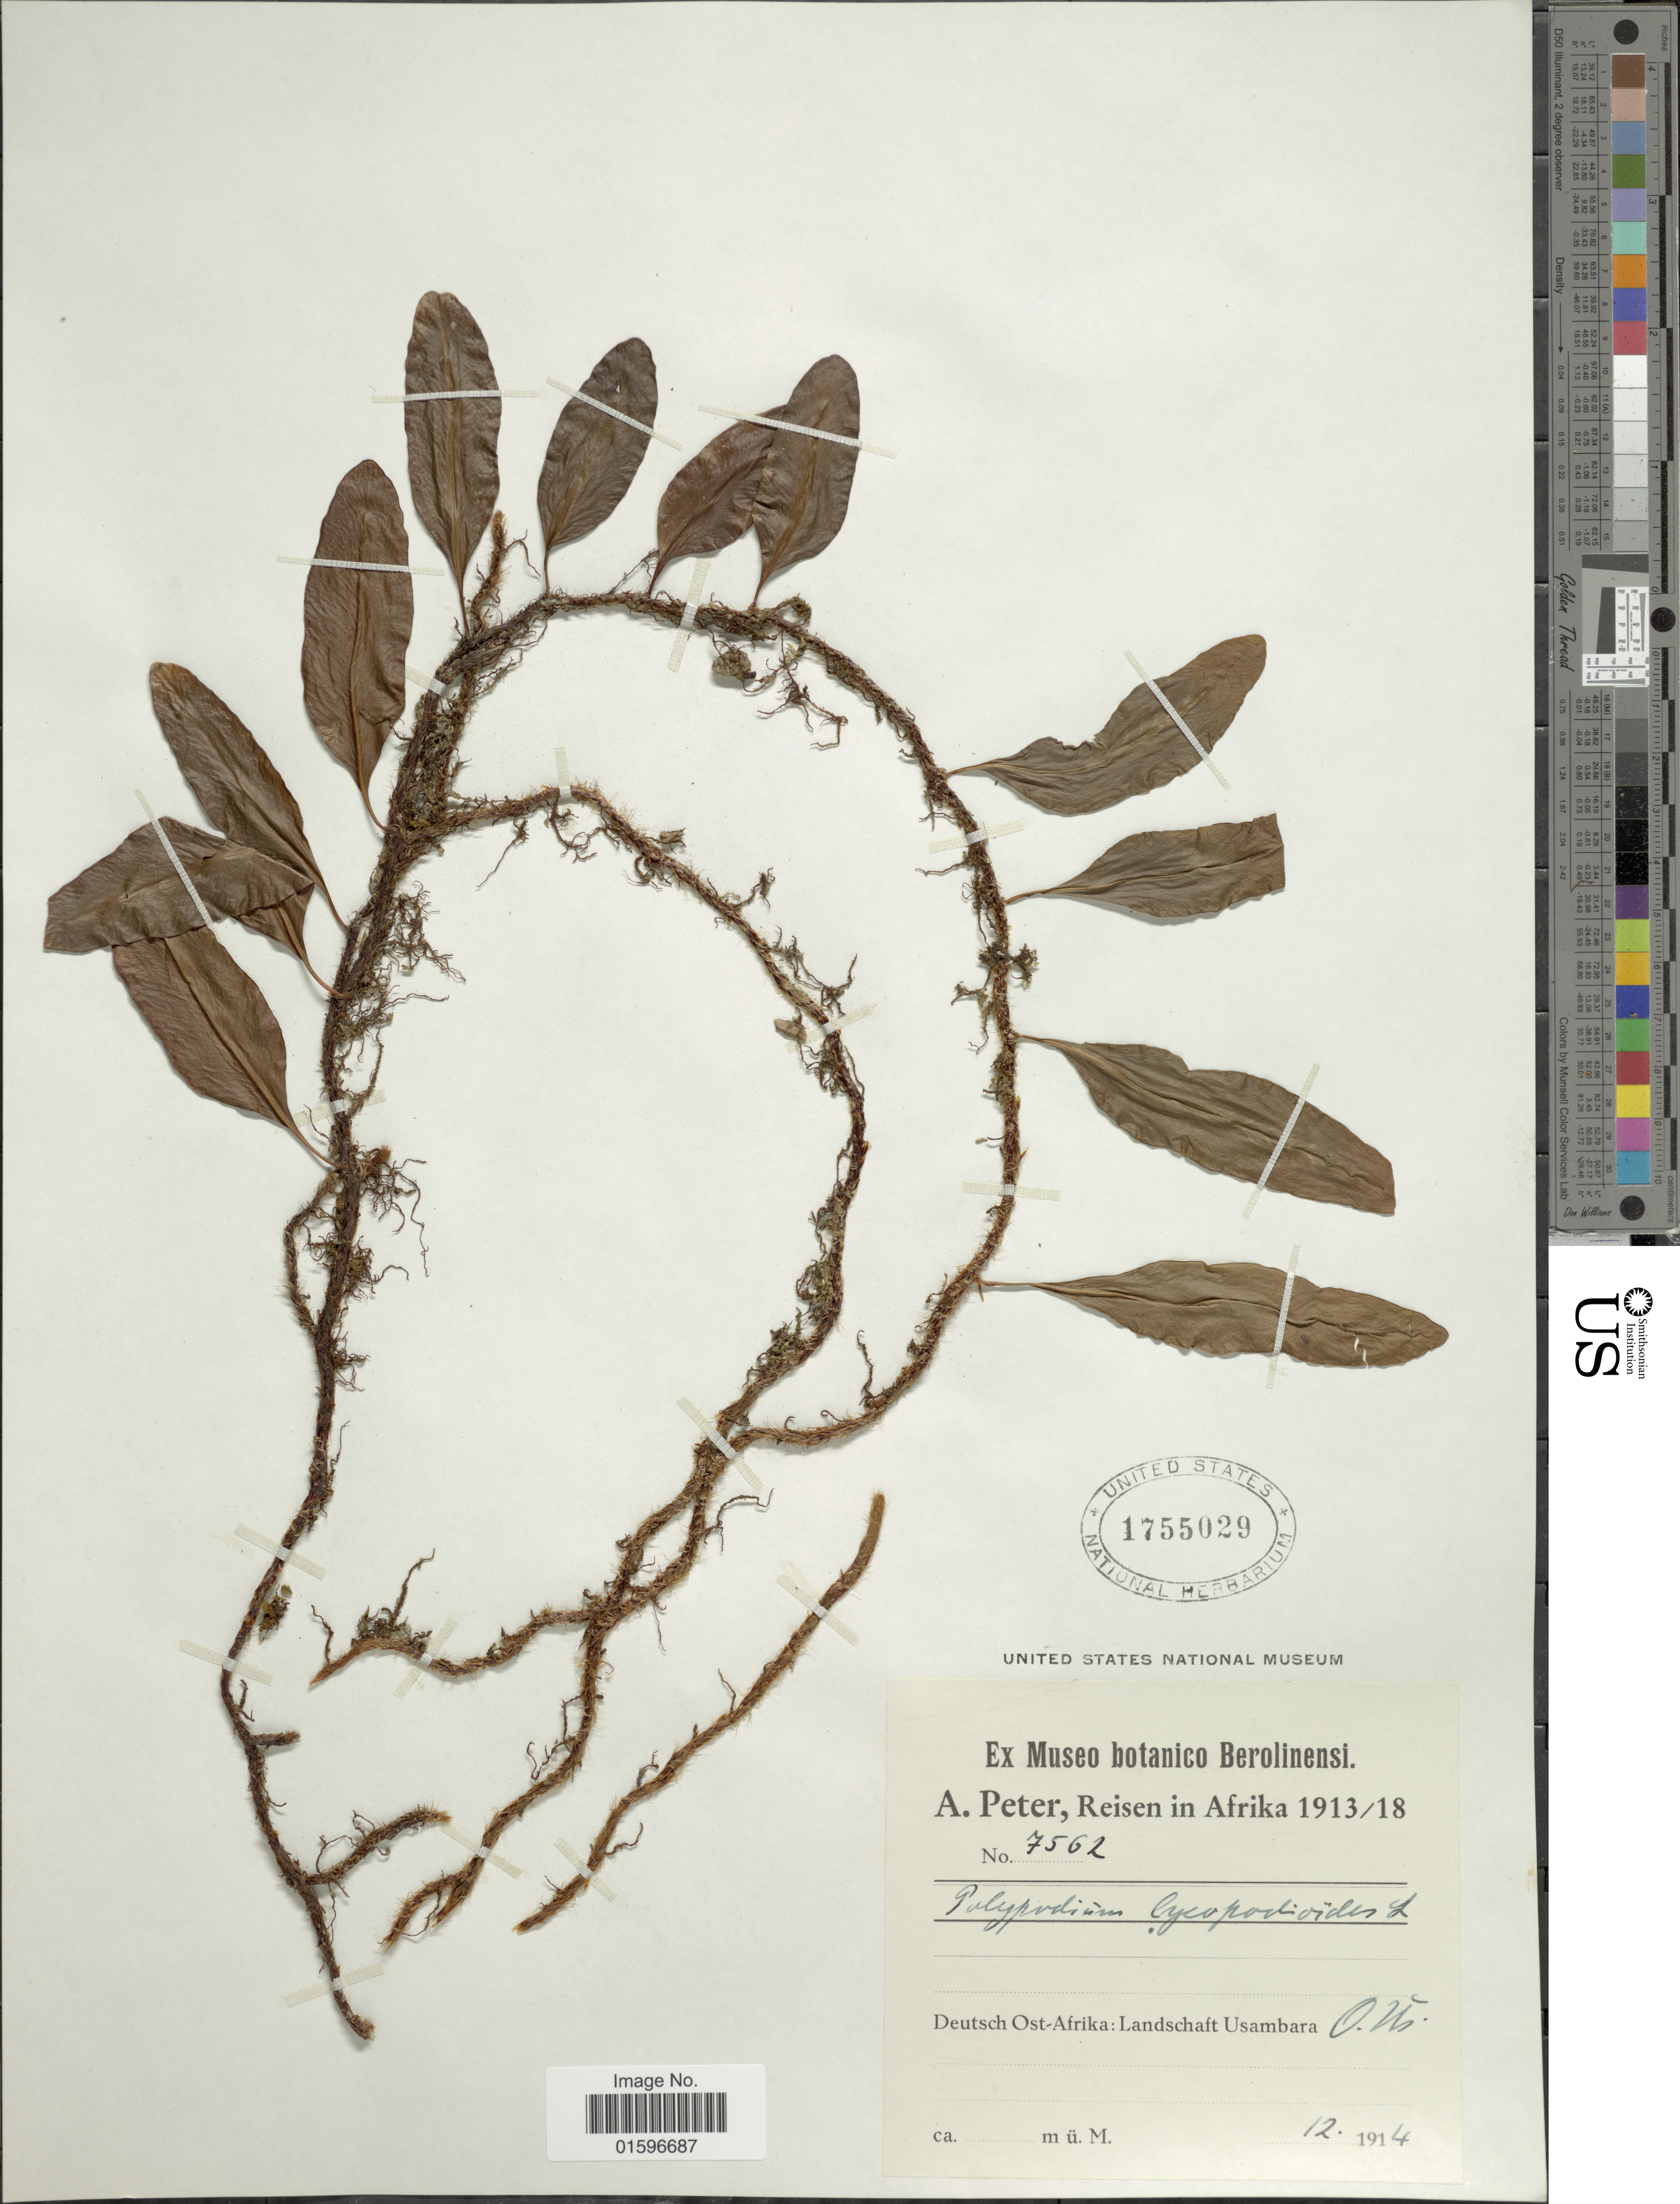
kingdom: Plantae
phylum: Tracheophyta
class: Polypodiopsida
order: Polypodiales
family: Polypodiaceae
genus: Polypodium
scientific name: Polypodium lycopodioides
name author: L.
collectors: A. Peter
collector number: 7562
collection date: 1914-12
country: Tanzania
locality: Deutsch Ost-Afrika: Landschaft Usambara O. Ws.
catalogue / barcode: US 1755029